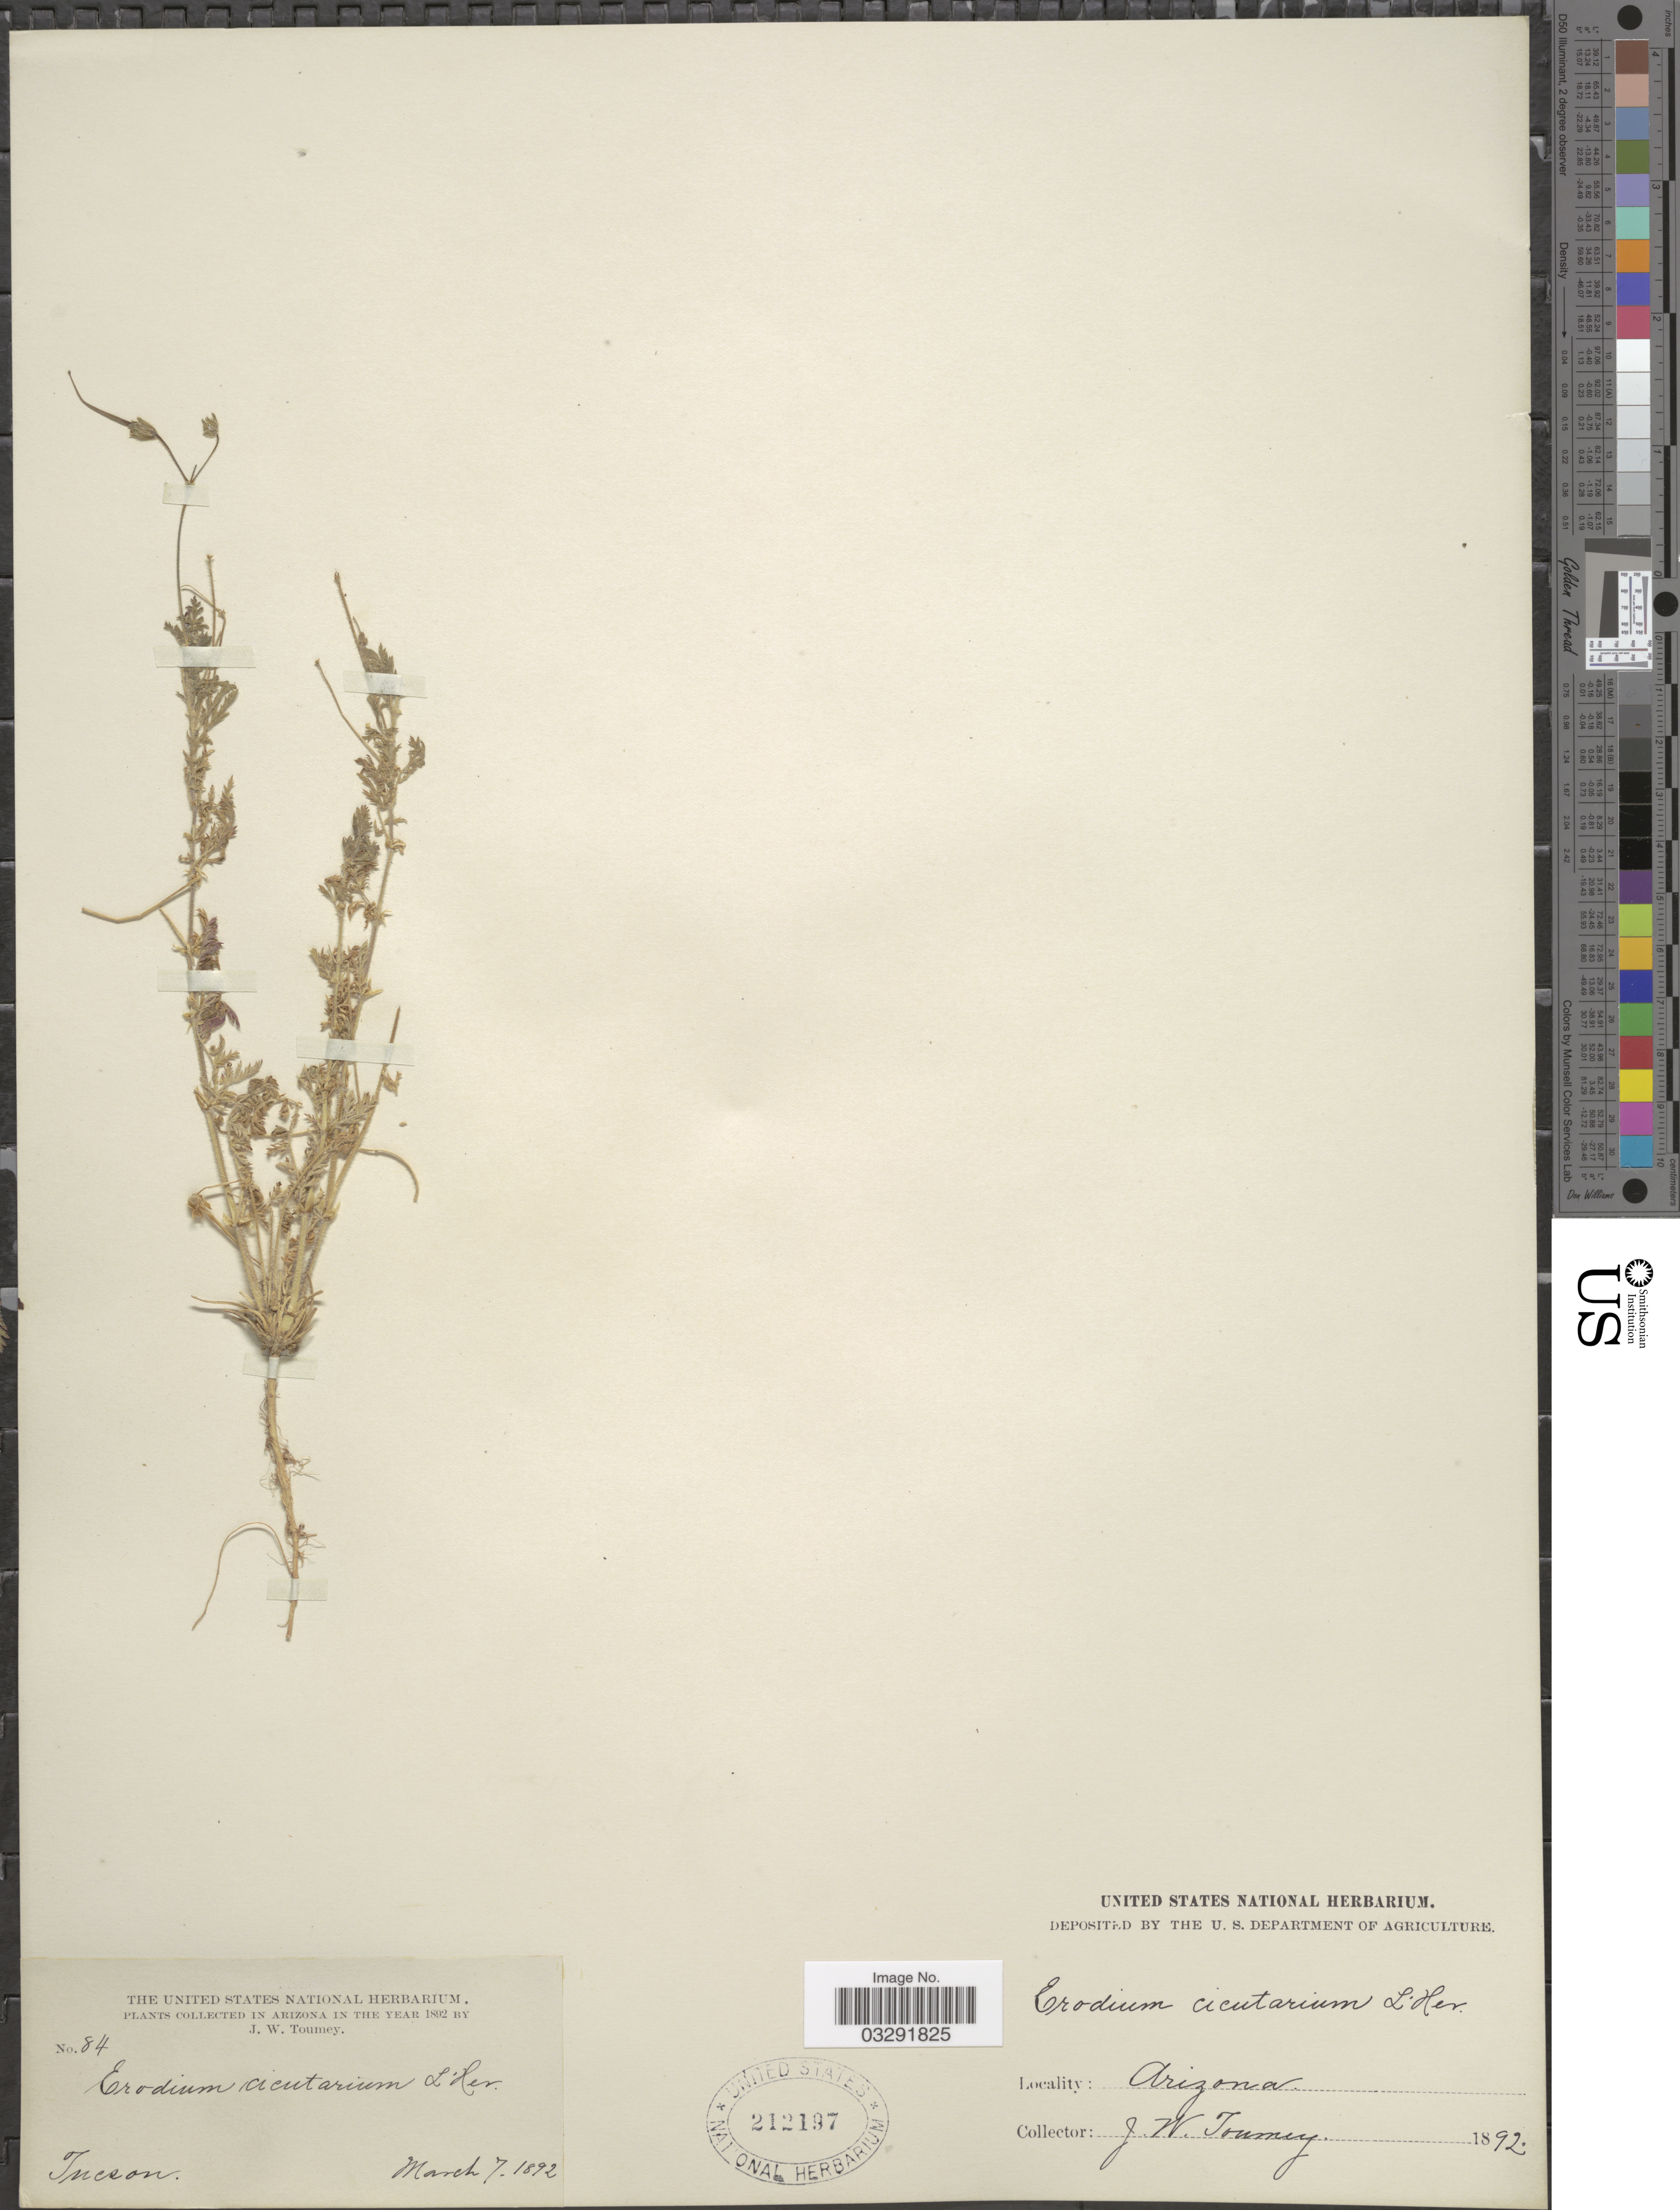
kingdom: Plantae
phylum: Tracheophyta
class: Magnoliopsida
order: Geraniales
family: Geraniaceae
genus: Erodium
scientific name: Erodium cicutarium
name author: (L.) L'Hér.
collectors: J. W. Toumey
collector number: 84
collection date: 1892-03-07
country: United States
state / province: Arizona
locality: Tucson.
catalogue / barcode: US 212197